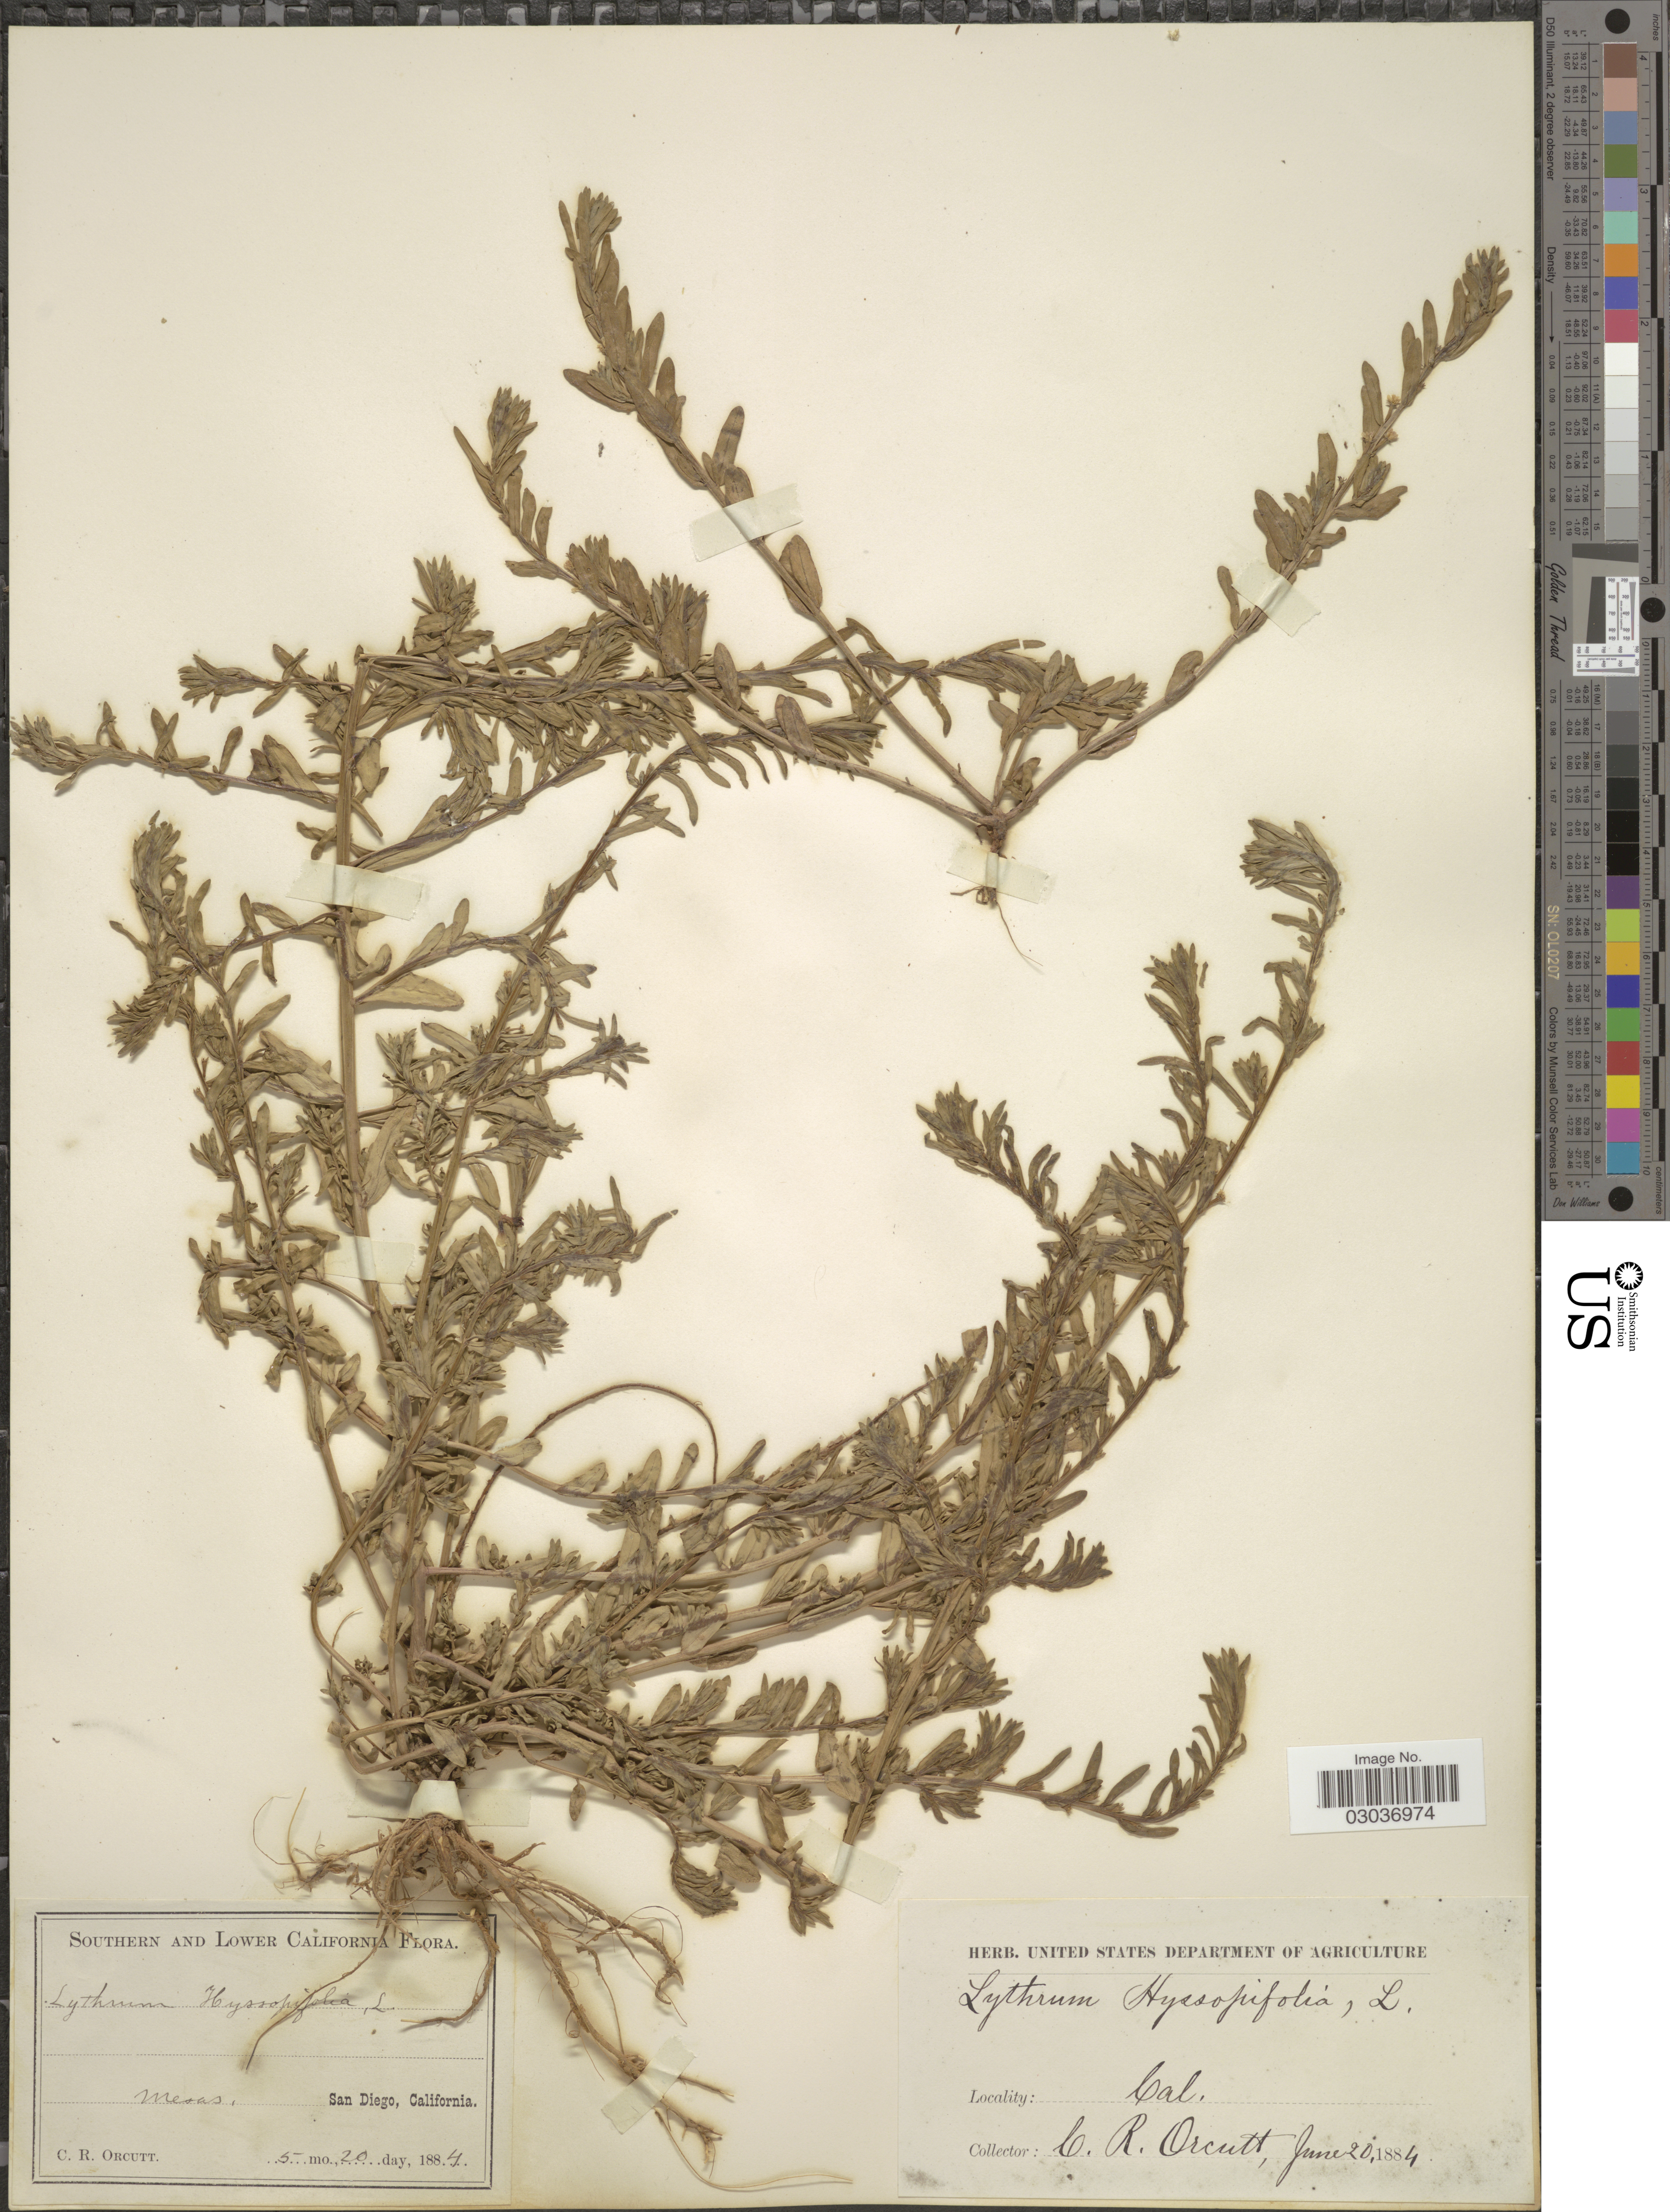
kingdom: Plantae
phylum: Tracheophyta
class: Magnoliopsida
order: Myrtales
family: Lythraceae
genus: Lythrum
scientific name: Lythrum hyssopifolia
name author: L.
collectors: C. R. Orcutt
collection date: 1884-05-20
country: United States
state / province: California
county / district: San Diego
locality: Mesas, San Diego, Southern and Lower California.